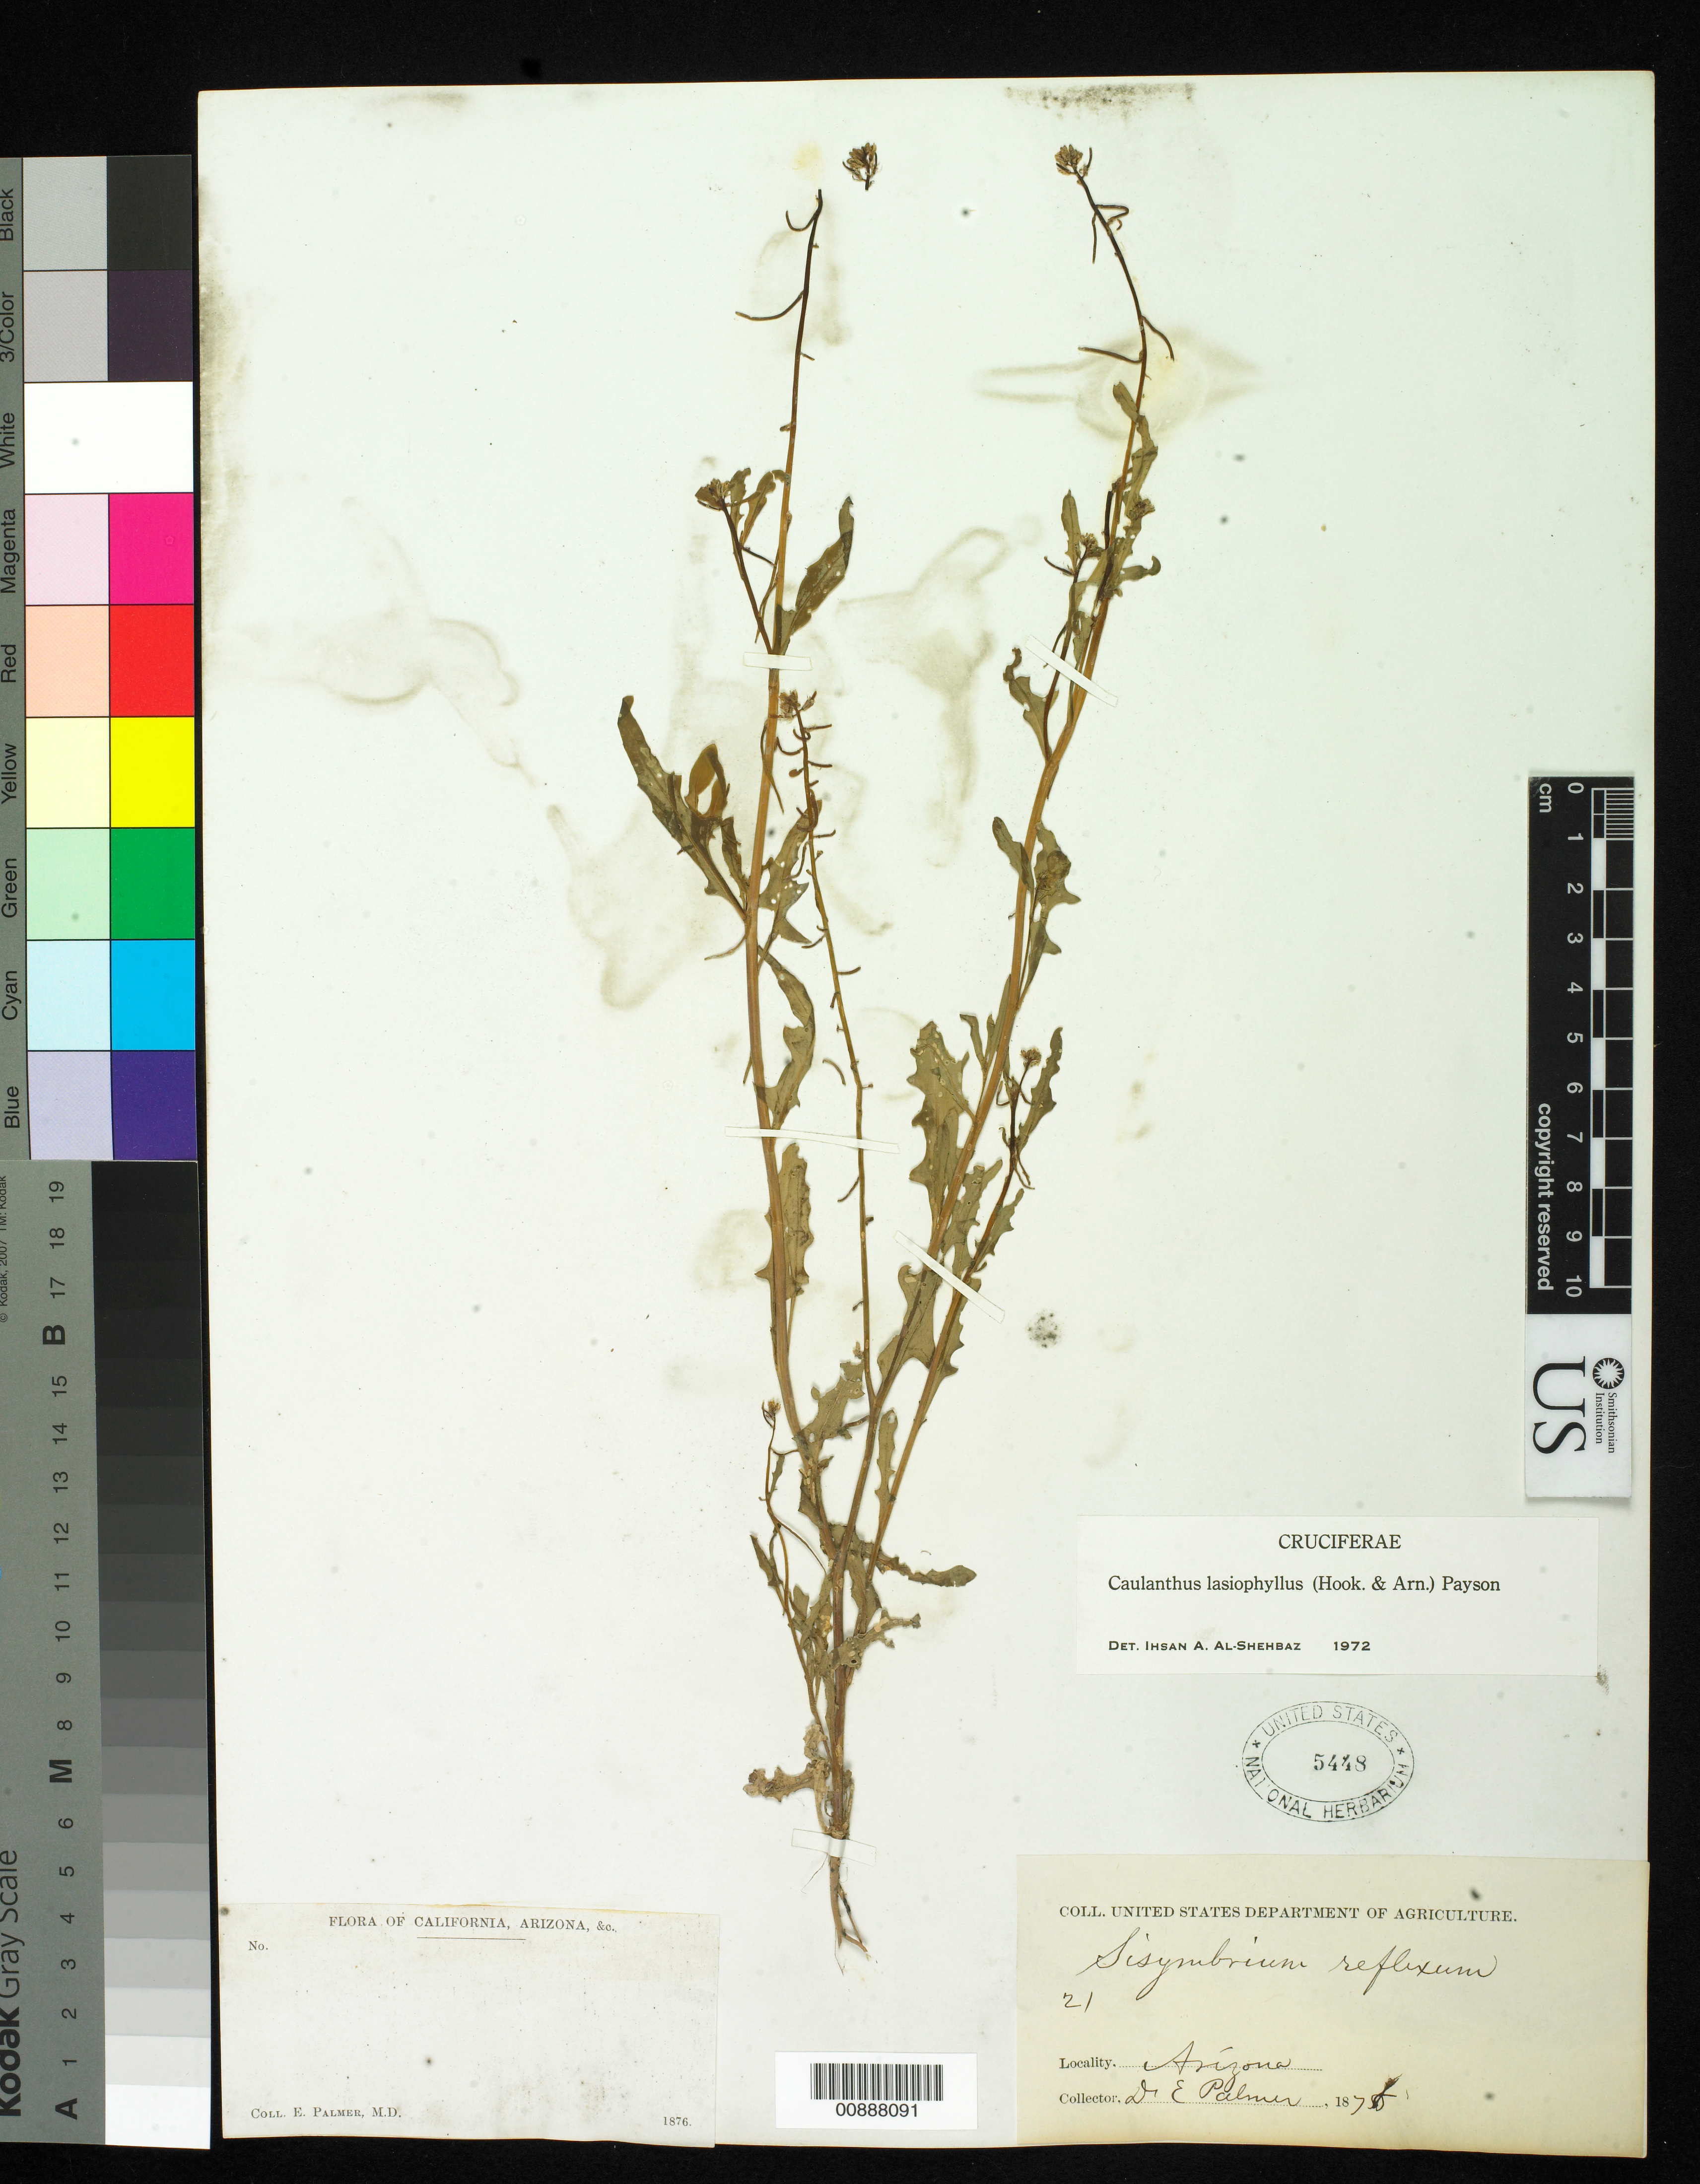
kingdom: Plantae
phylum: Tracheophyta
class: Magnoliopsida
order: Brassicales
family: Brassicaceae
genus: Caulanthus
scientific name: Caulanthus lasiophyllus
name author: (Hook. & Arn.) Payson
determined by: Al-Shehbaz, I. A., (MO), Missouri Botanical Garden (UNITED STATES)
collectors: E. Palmer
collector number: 21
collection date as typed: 1876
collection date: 1876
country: United States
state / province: Arizona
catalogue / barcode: US 5448